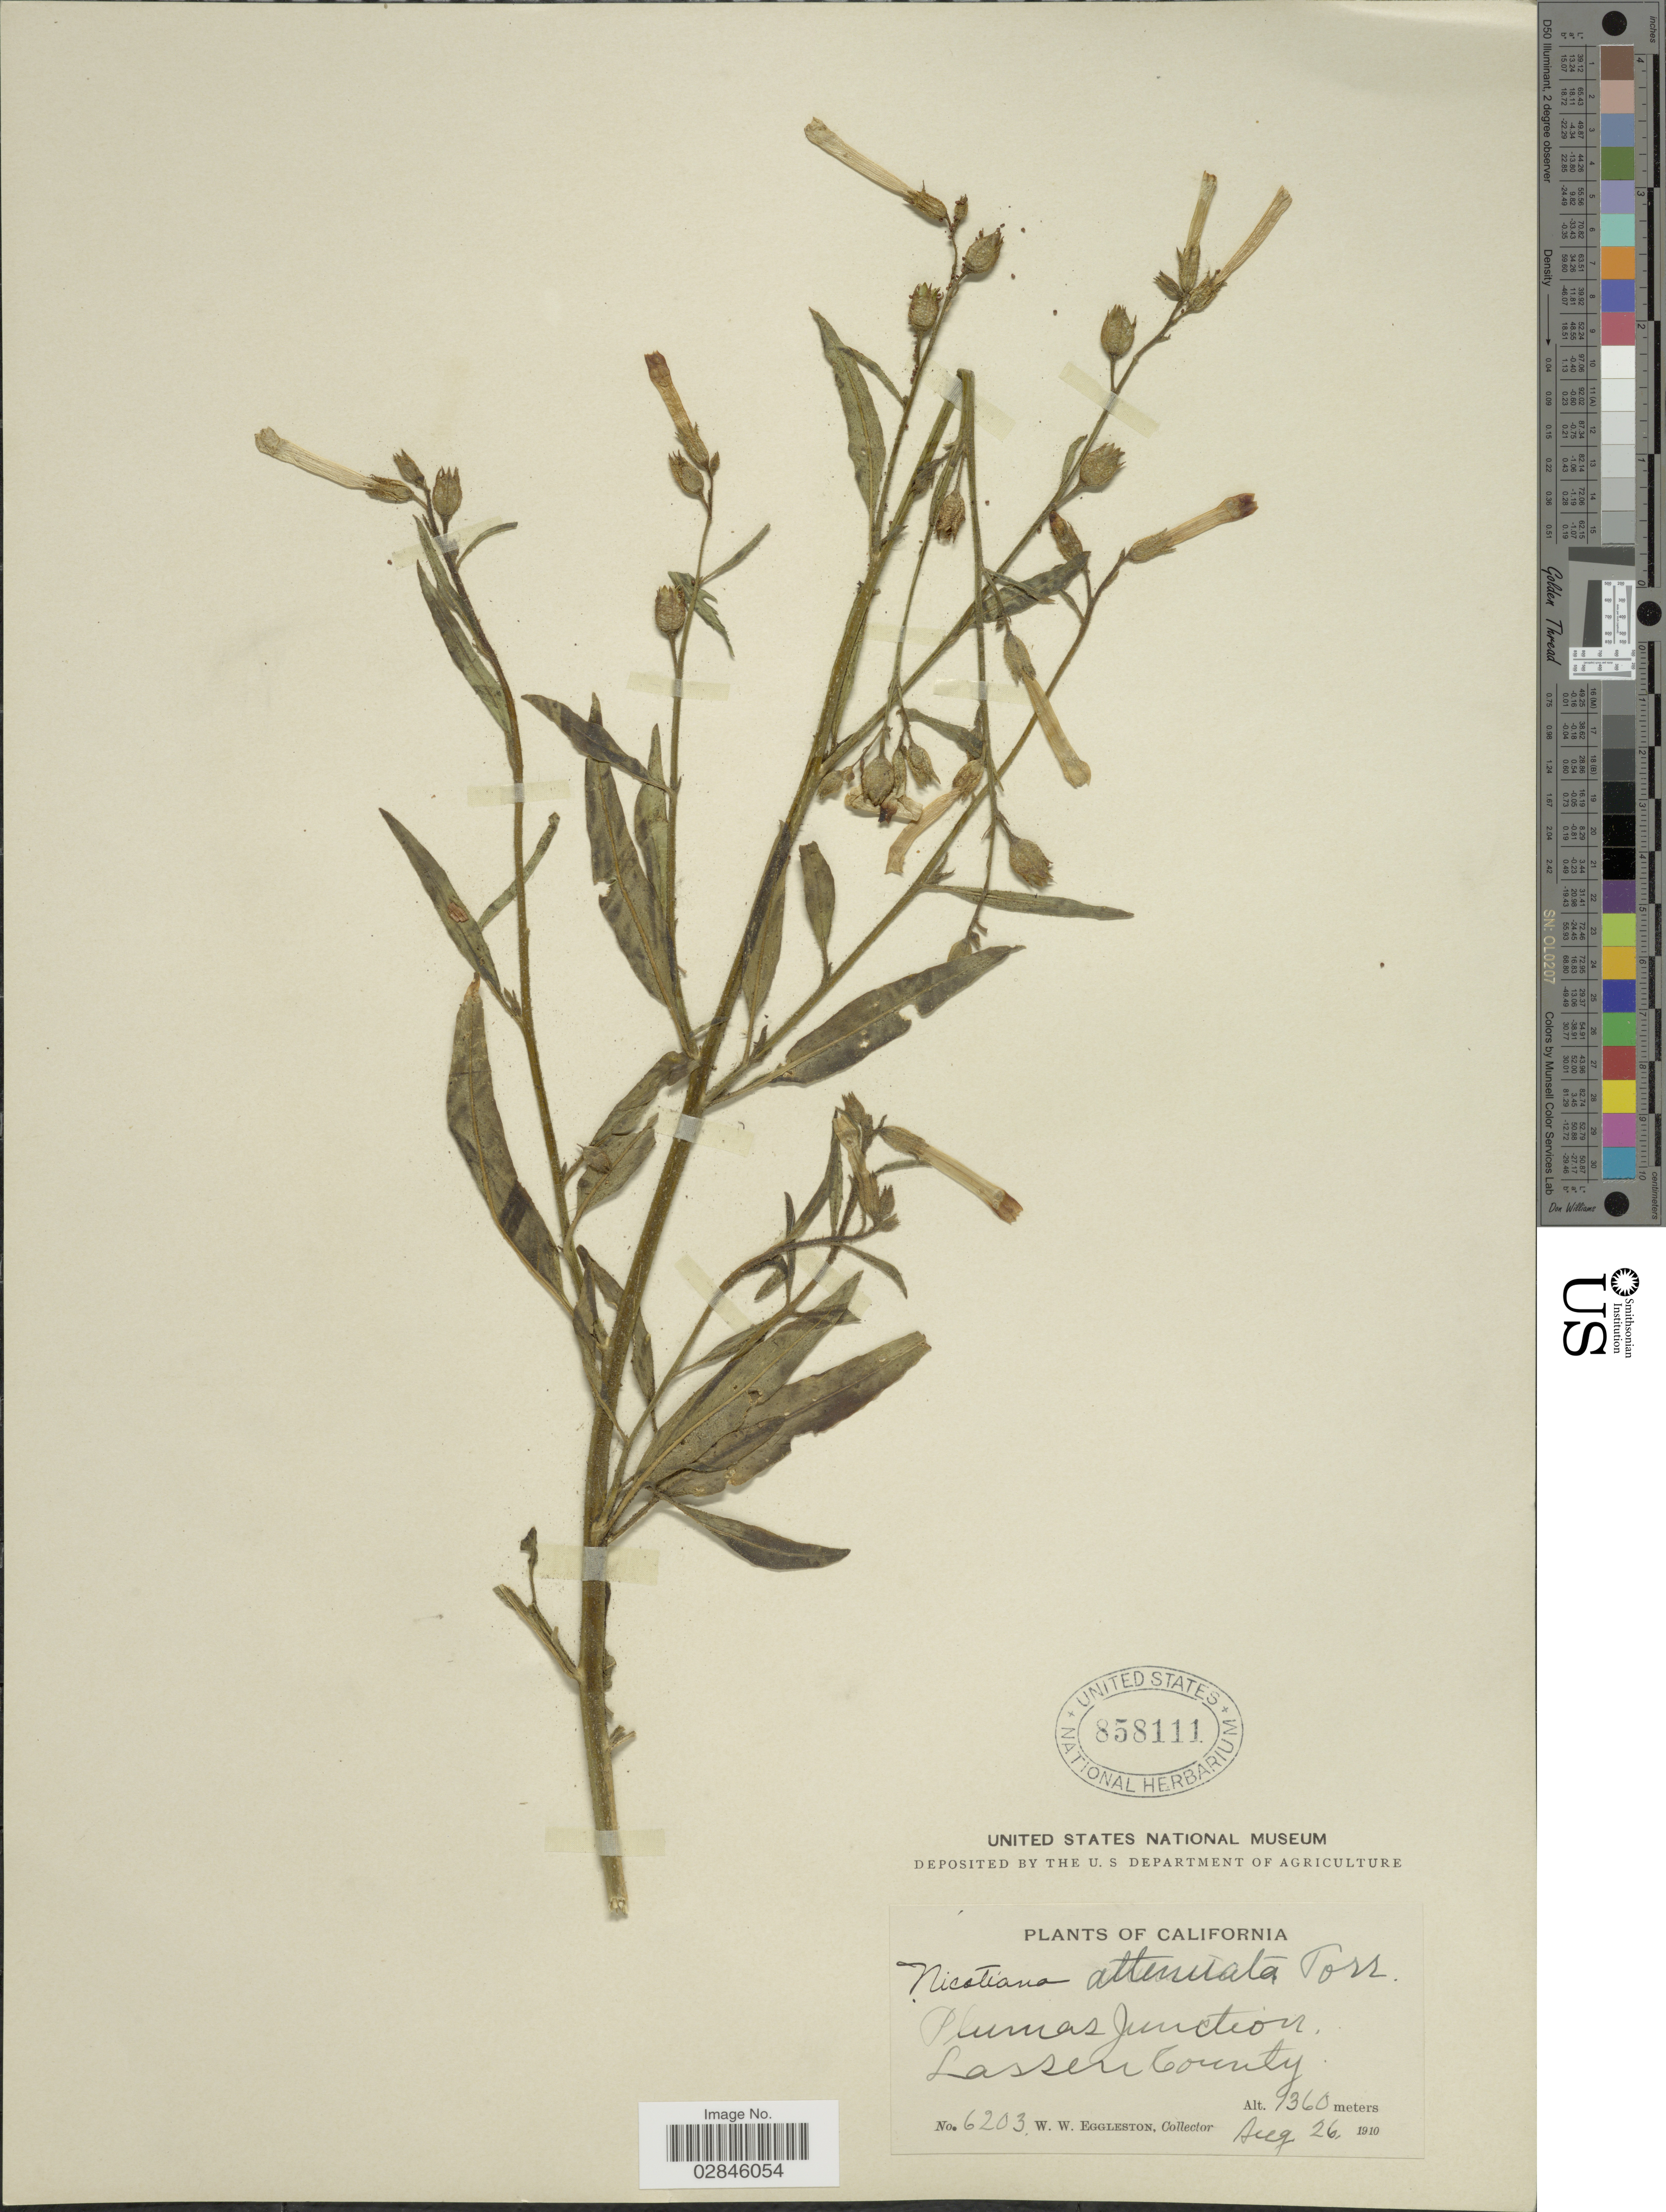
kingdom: Plantae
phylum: Tracheophyta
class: Magnoliopsida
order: Solanales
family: Solanaceae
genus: Nicotiana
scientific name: Nicotiana attenuata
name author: Torr. ex S. Watson in C. King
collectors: W. W. Eggleston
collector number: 6203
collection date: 1910-08-26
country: United States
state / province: California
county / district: Lassen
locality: Plumas Junction. Lassen County.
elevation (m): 1360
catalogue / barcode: US 858111